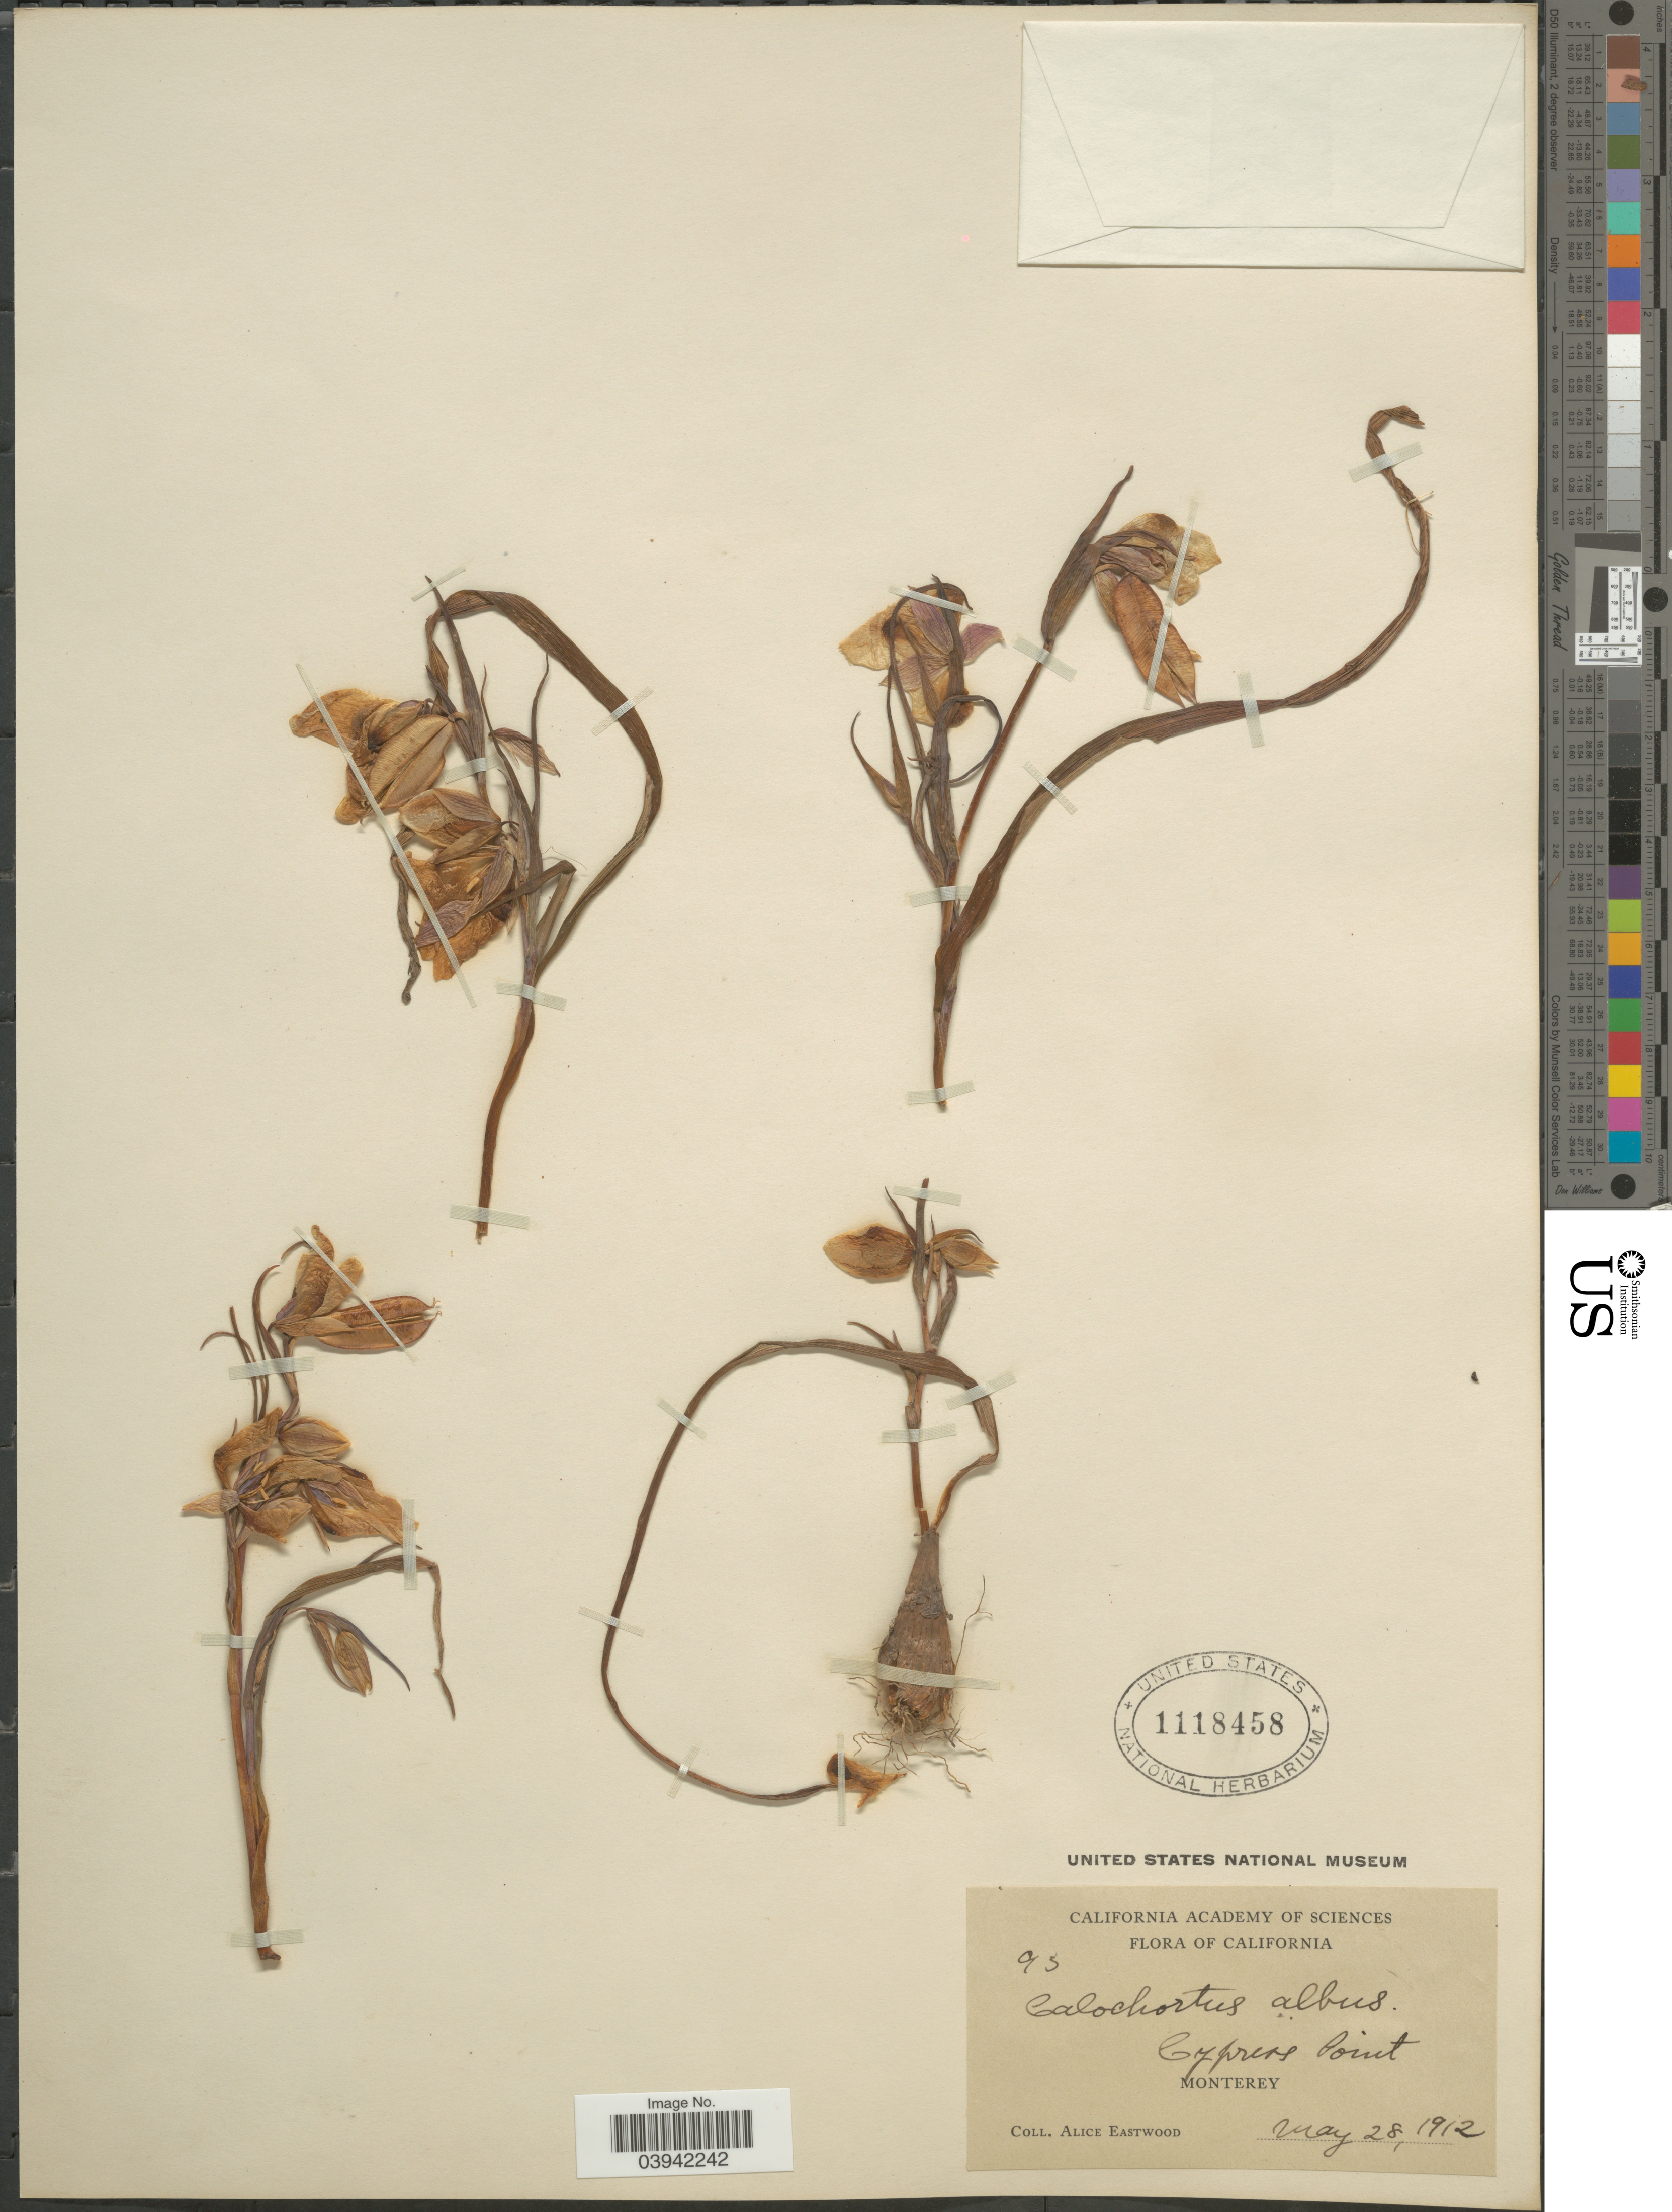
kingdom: Plantae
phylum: Tracheophyta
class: Liliopsida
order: Liliales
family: Liliaceae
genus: Calochortus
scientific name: Calochortus albus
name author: (Benth.) Douglas ex Benth.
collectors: A. Eastwood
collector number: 93*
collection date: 1912-05-28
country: United States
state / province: California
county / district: Monterey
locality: Cypress Point. Monterey.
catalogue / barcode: US 1118458